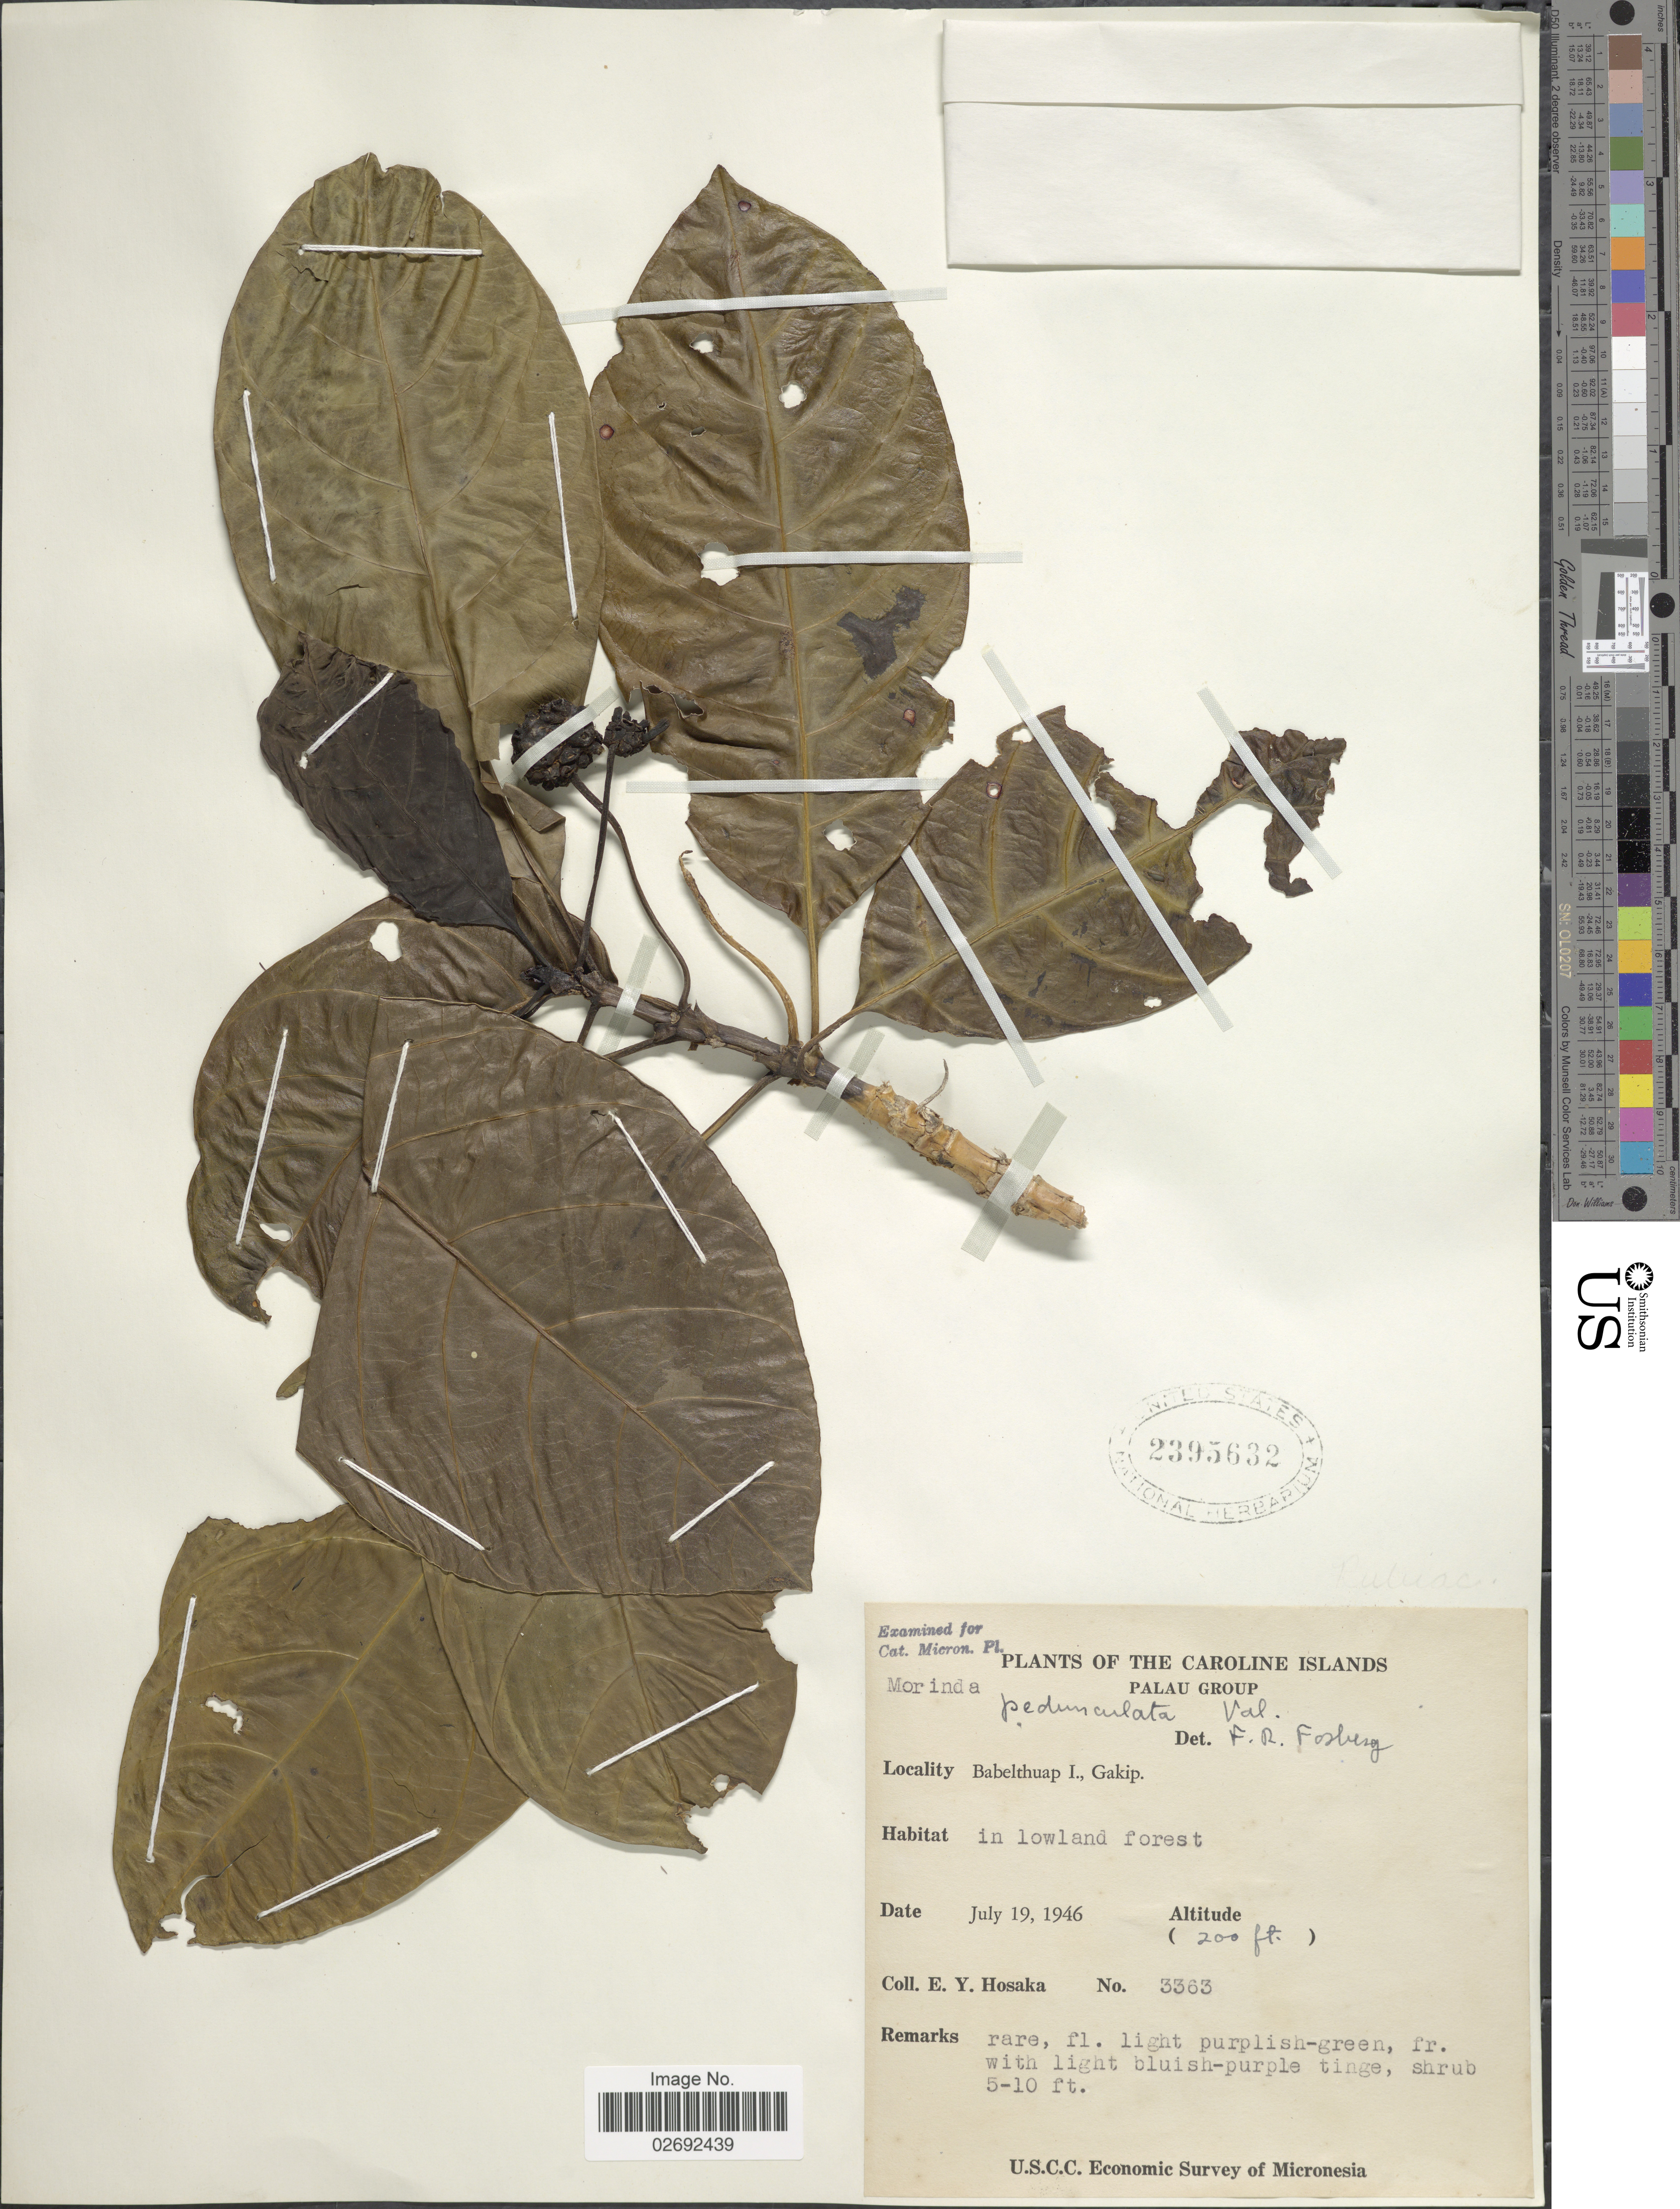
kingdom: Plantae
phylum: Tracheophyta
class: Magnoliopsida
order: Gentianales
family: Rubiaceae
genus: Morinda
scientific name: Morinda pedunculata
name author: Valeton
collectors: E. Y. Hosaka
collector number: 3363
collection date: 1946-07-19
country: Palau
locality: Caroline Islands. Palau Group. Babelthaup I., Gakip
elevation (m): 61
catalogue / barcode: US 2395632